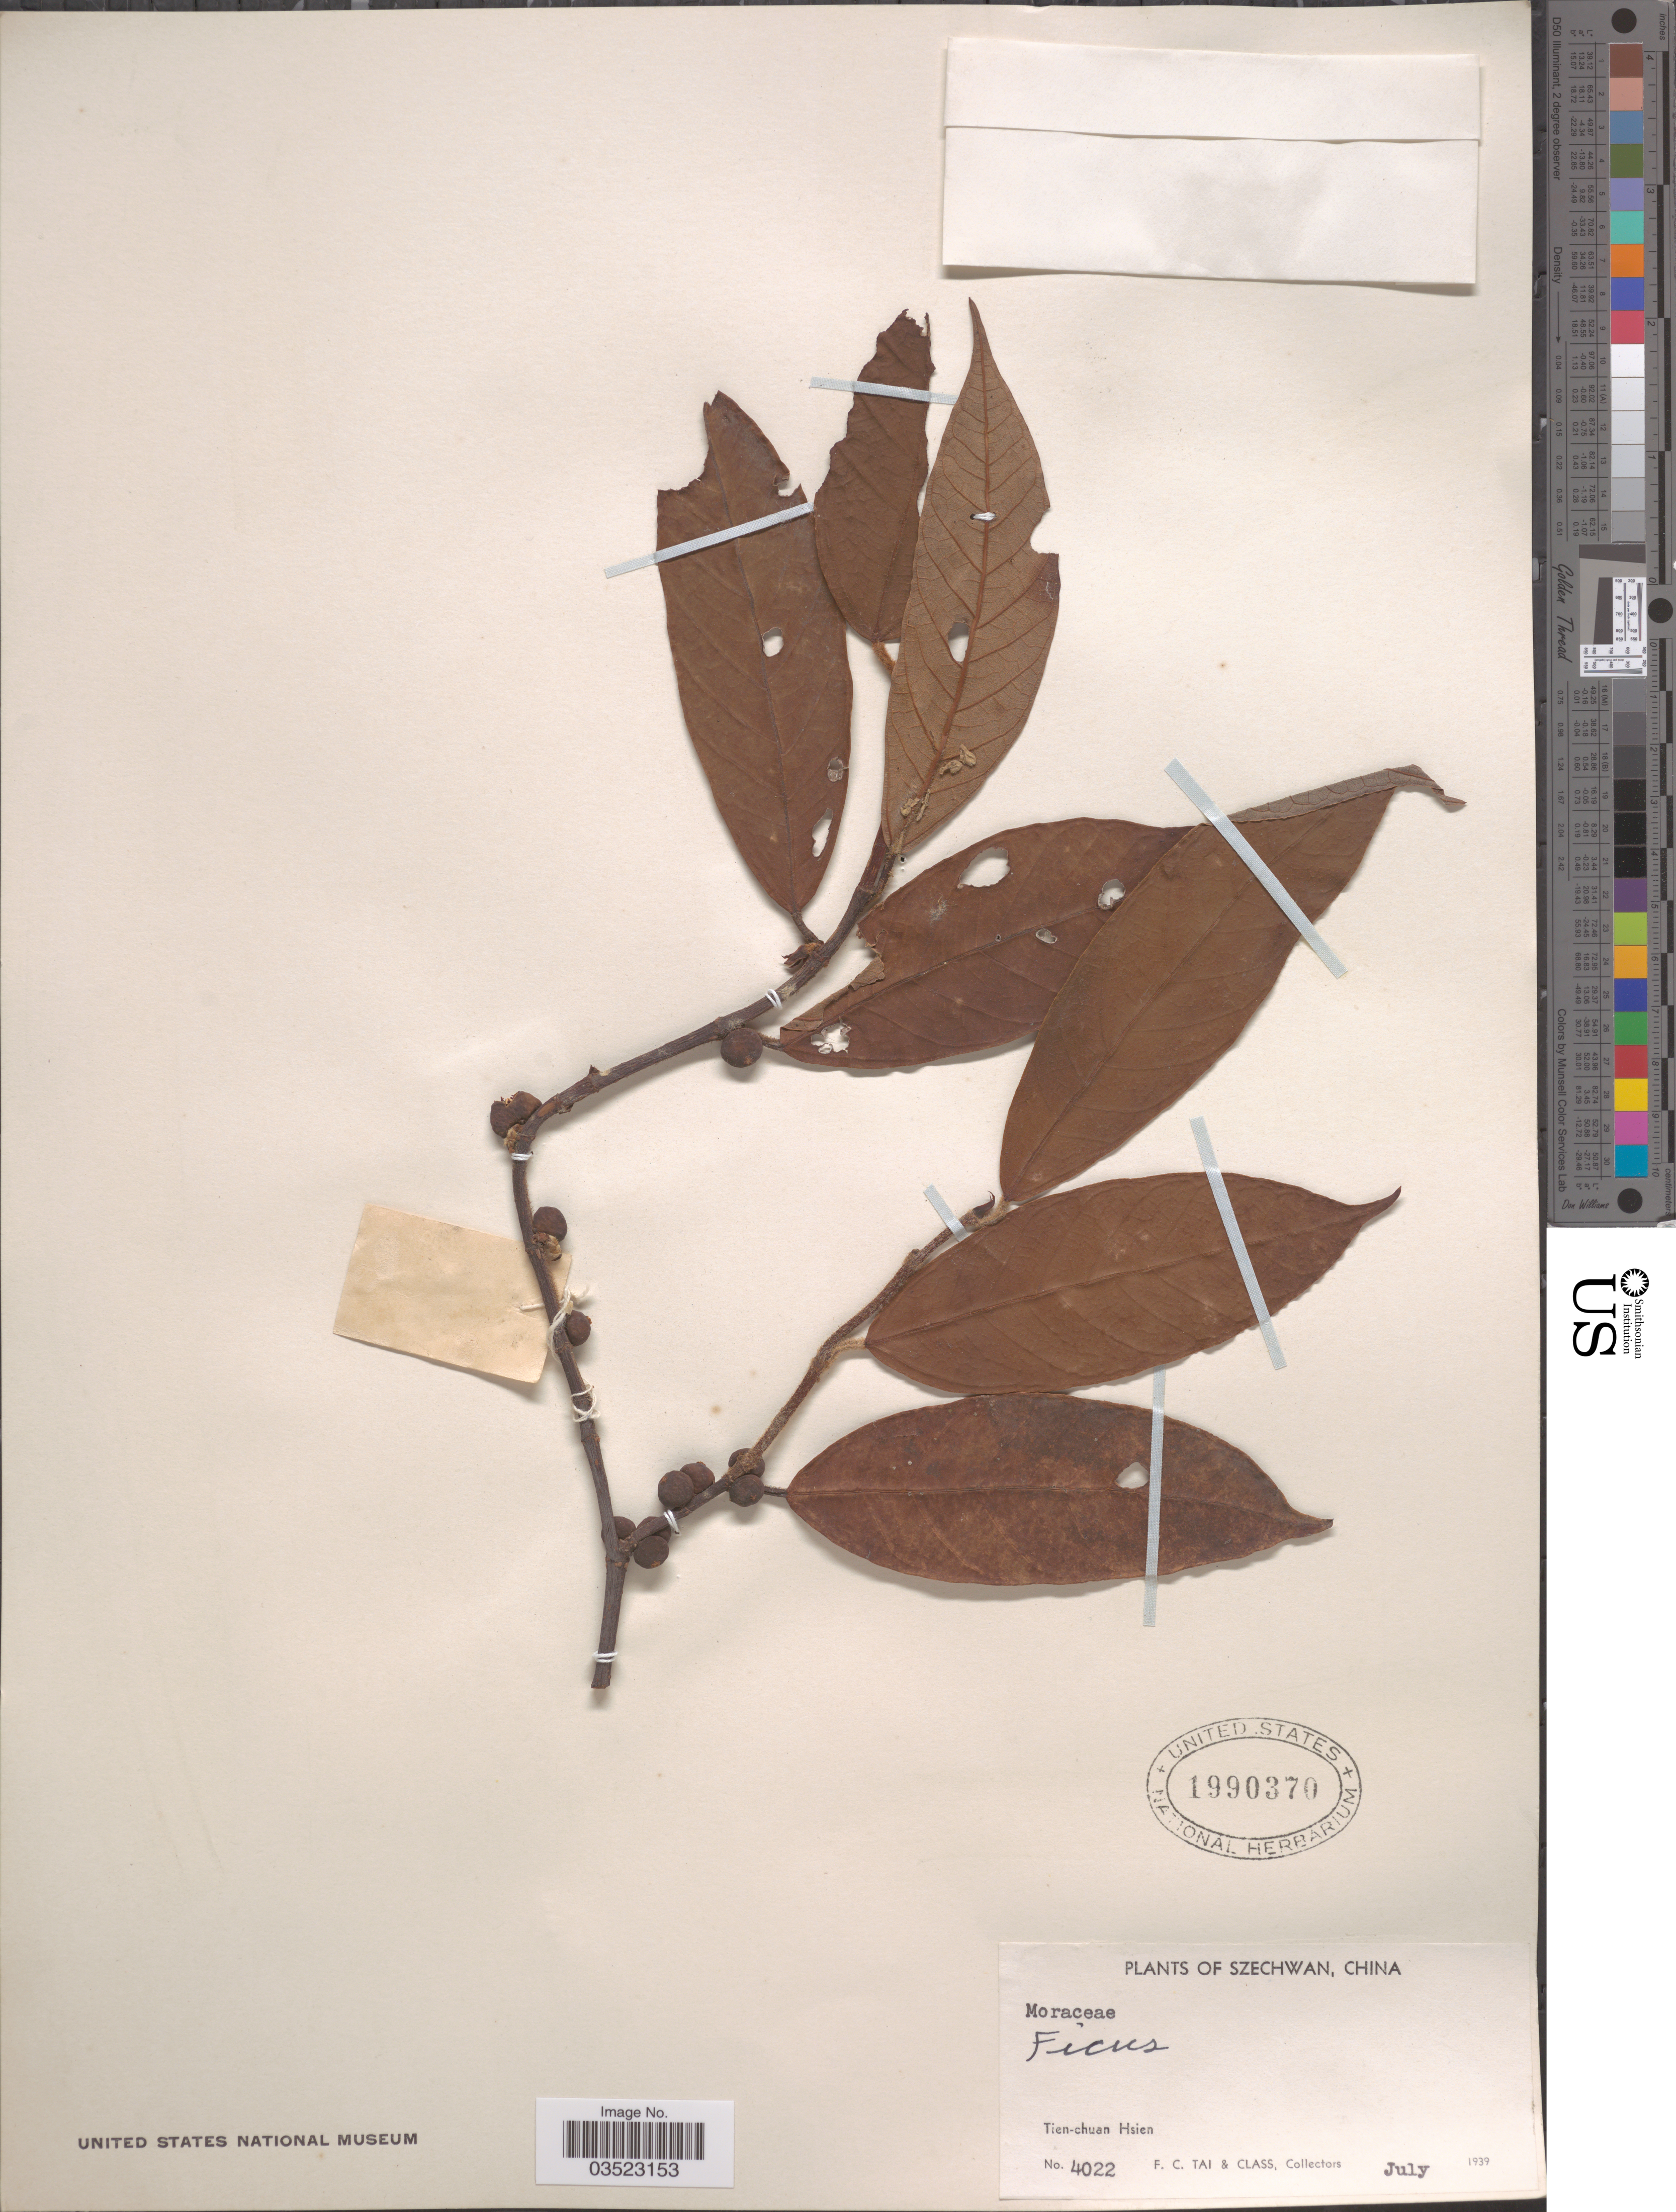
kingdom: Plantae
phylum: Tracheophyta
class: Magnoliopsida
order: Rosales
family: Moraceae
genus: Ficus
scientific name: Ficus sp.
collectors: F. Tai & Class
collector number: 4022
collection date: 1939-07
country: China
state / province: Sichuan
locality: Szechwan. Tien-chuan Hsien.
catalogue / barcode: US 1990370